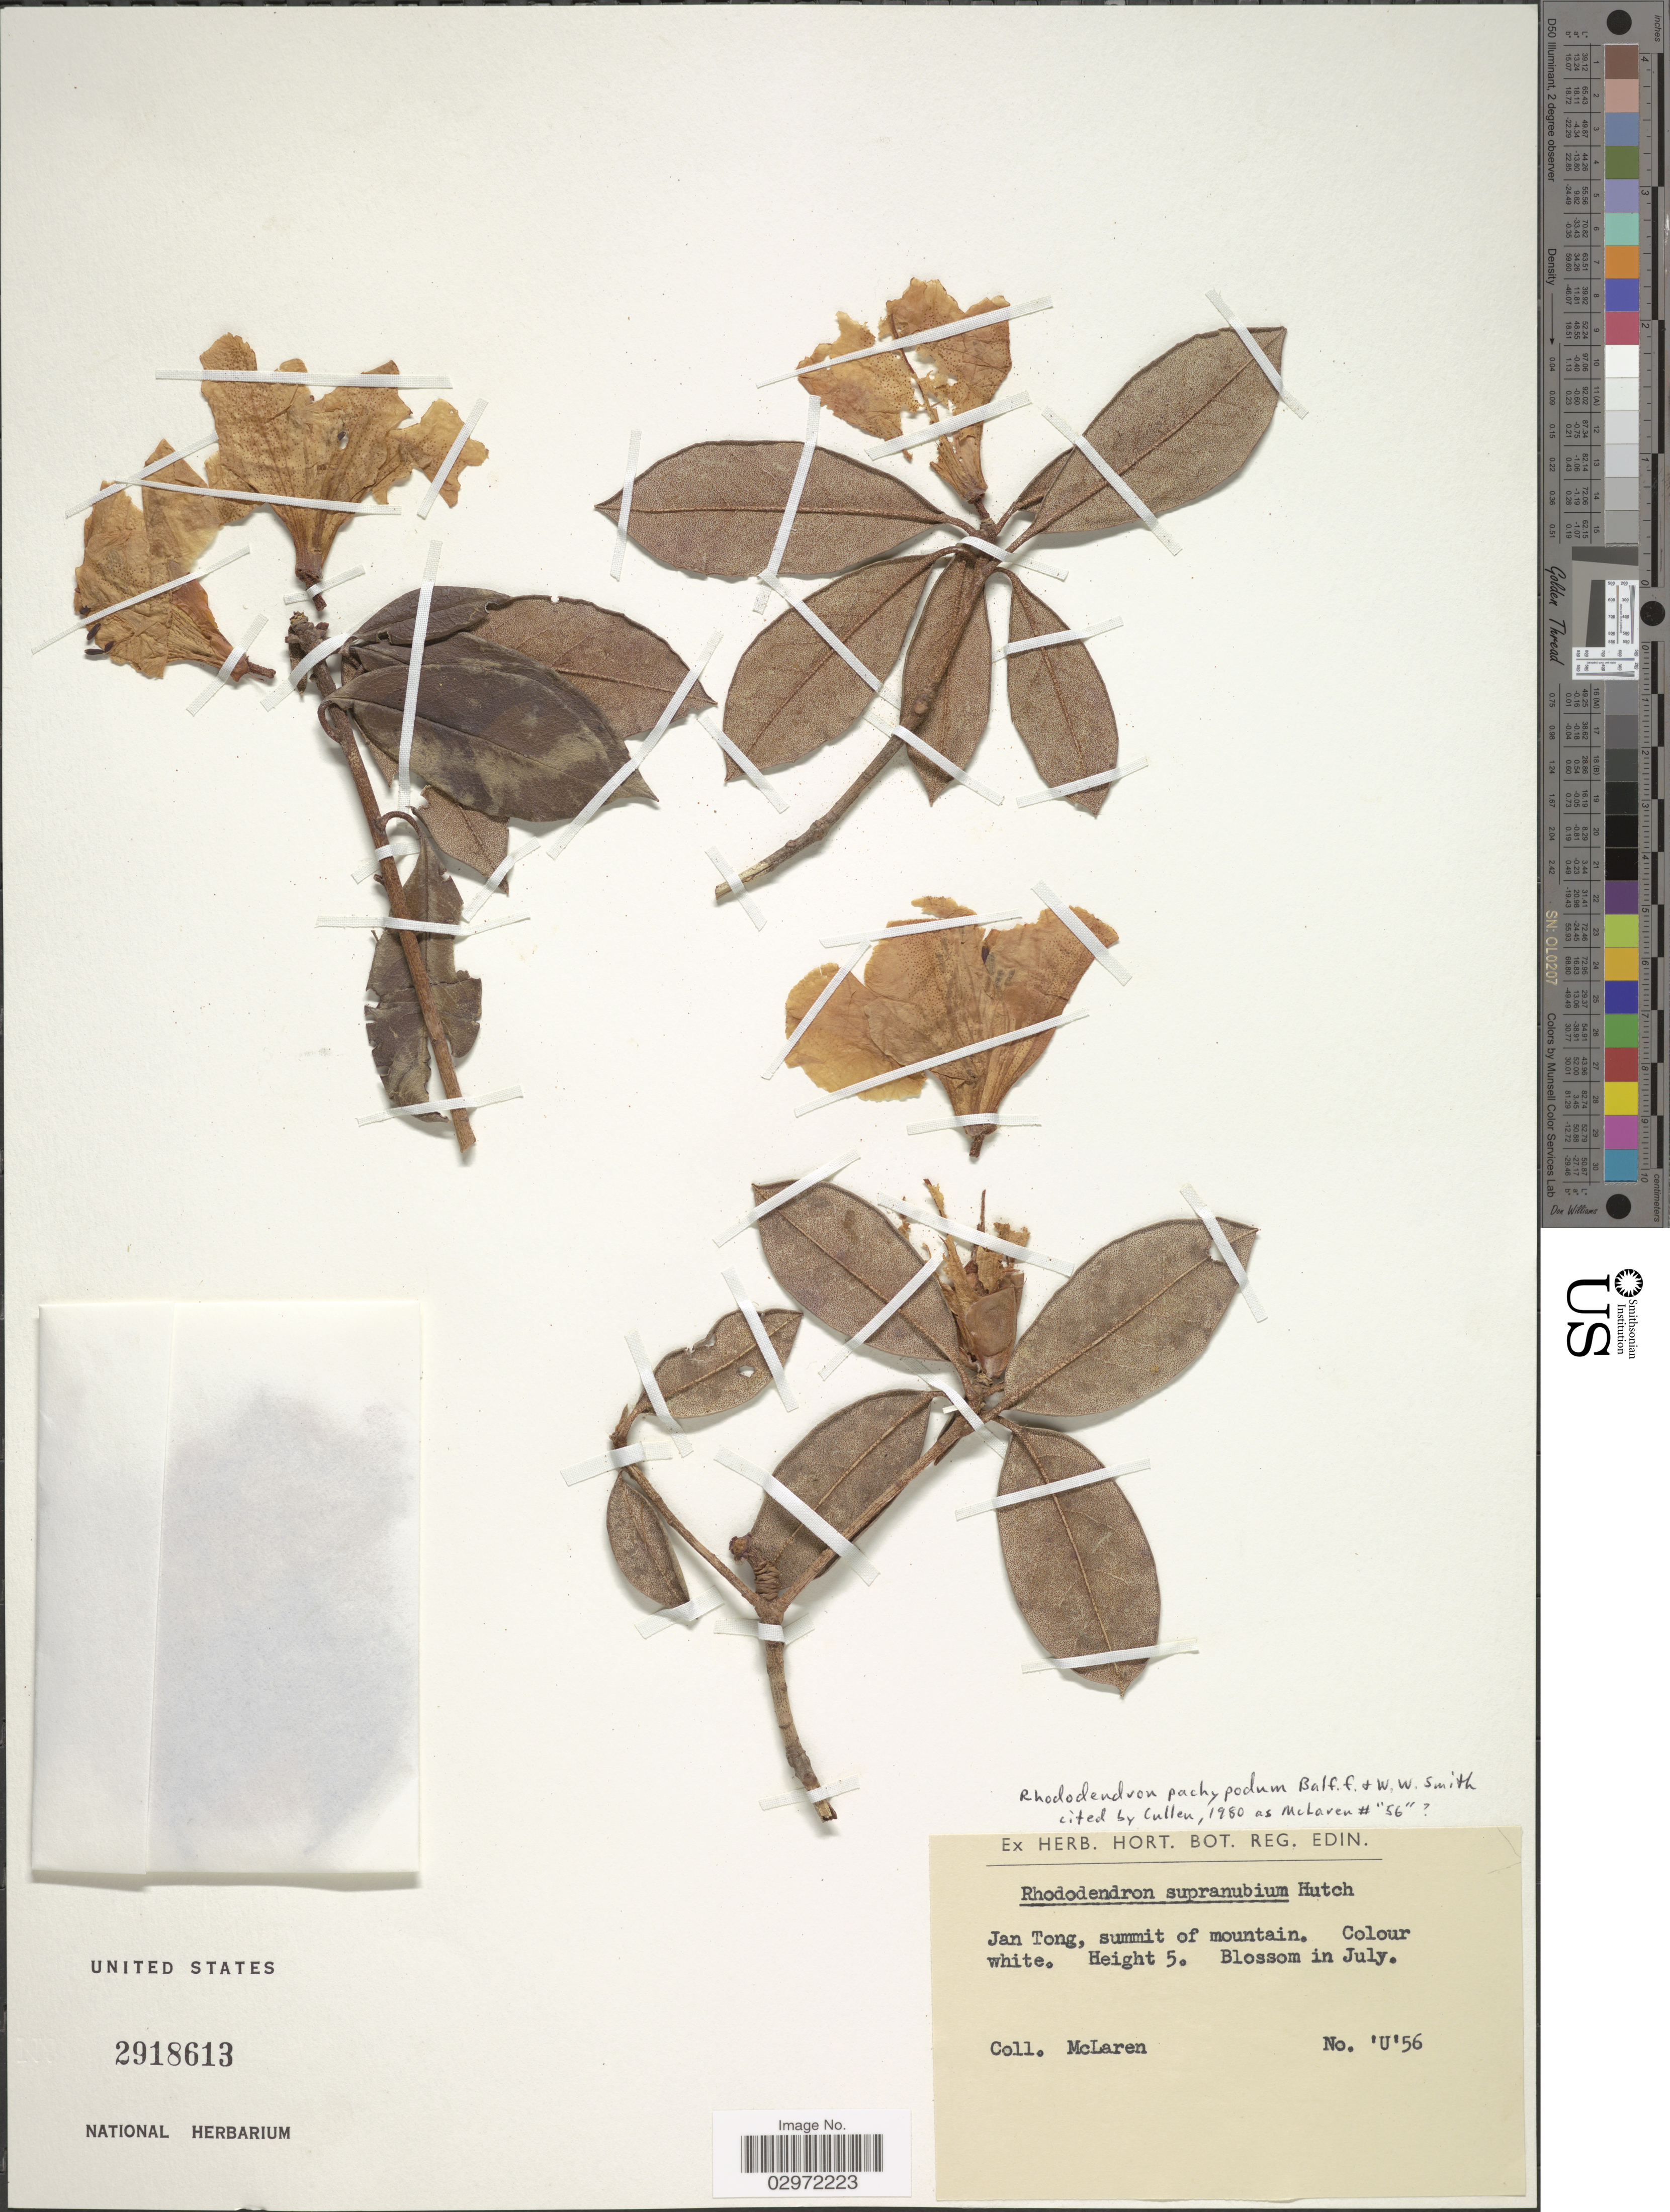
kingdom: Plantae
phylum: Tracheophyta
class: Magnoliopsida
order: Ericales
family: Ericaceae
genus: Rhododendron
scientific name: Rhododendron pachypodum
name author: Balf. f. & W.W. Sm.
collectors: McLaren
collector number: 'U'56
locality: Jan Tong, summit of mountain.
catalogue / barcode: US 2918613